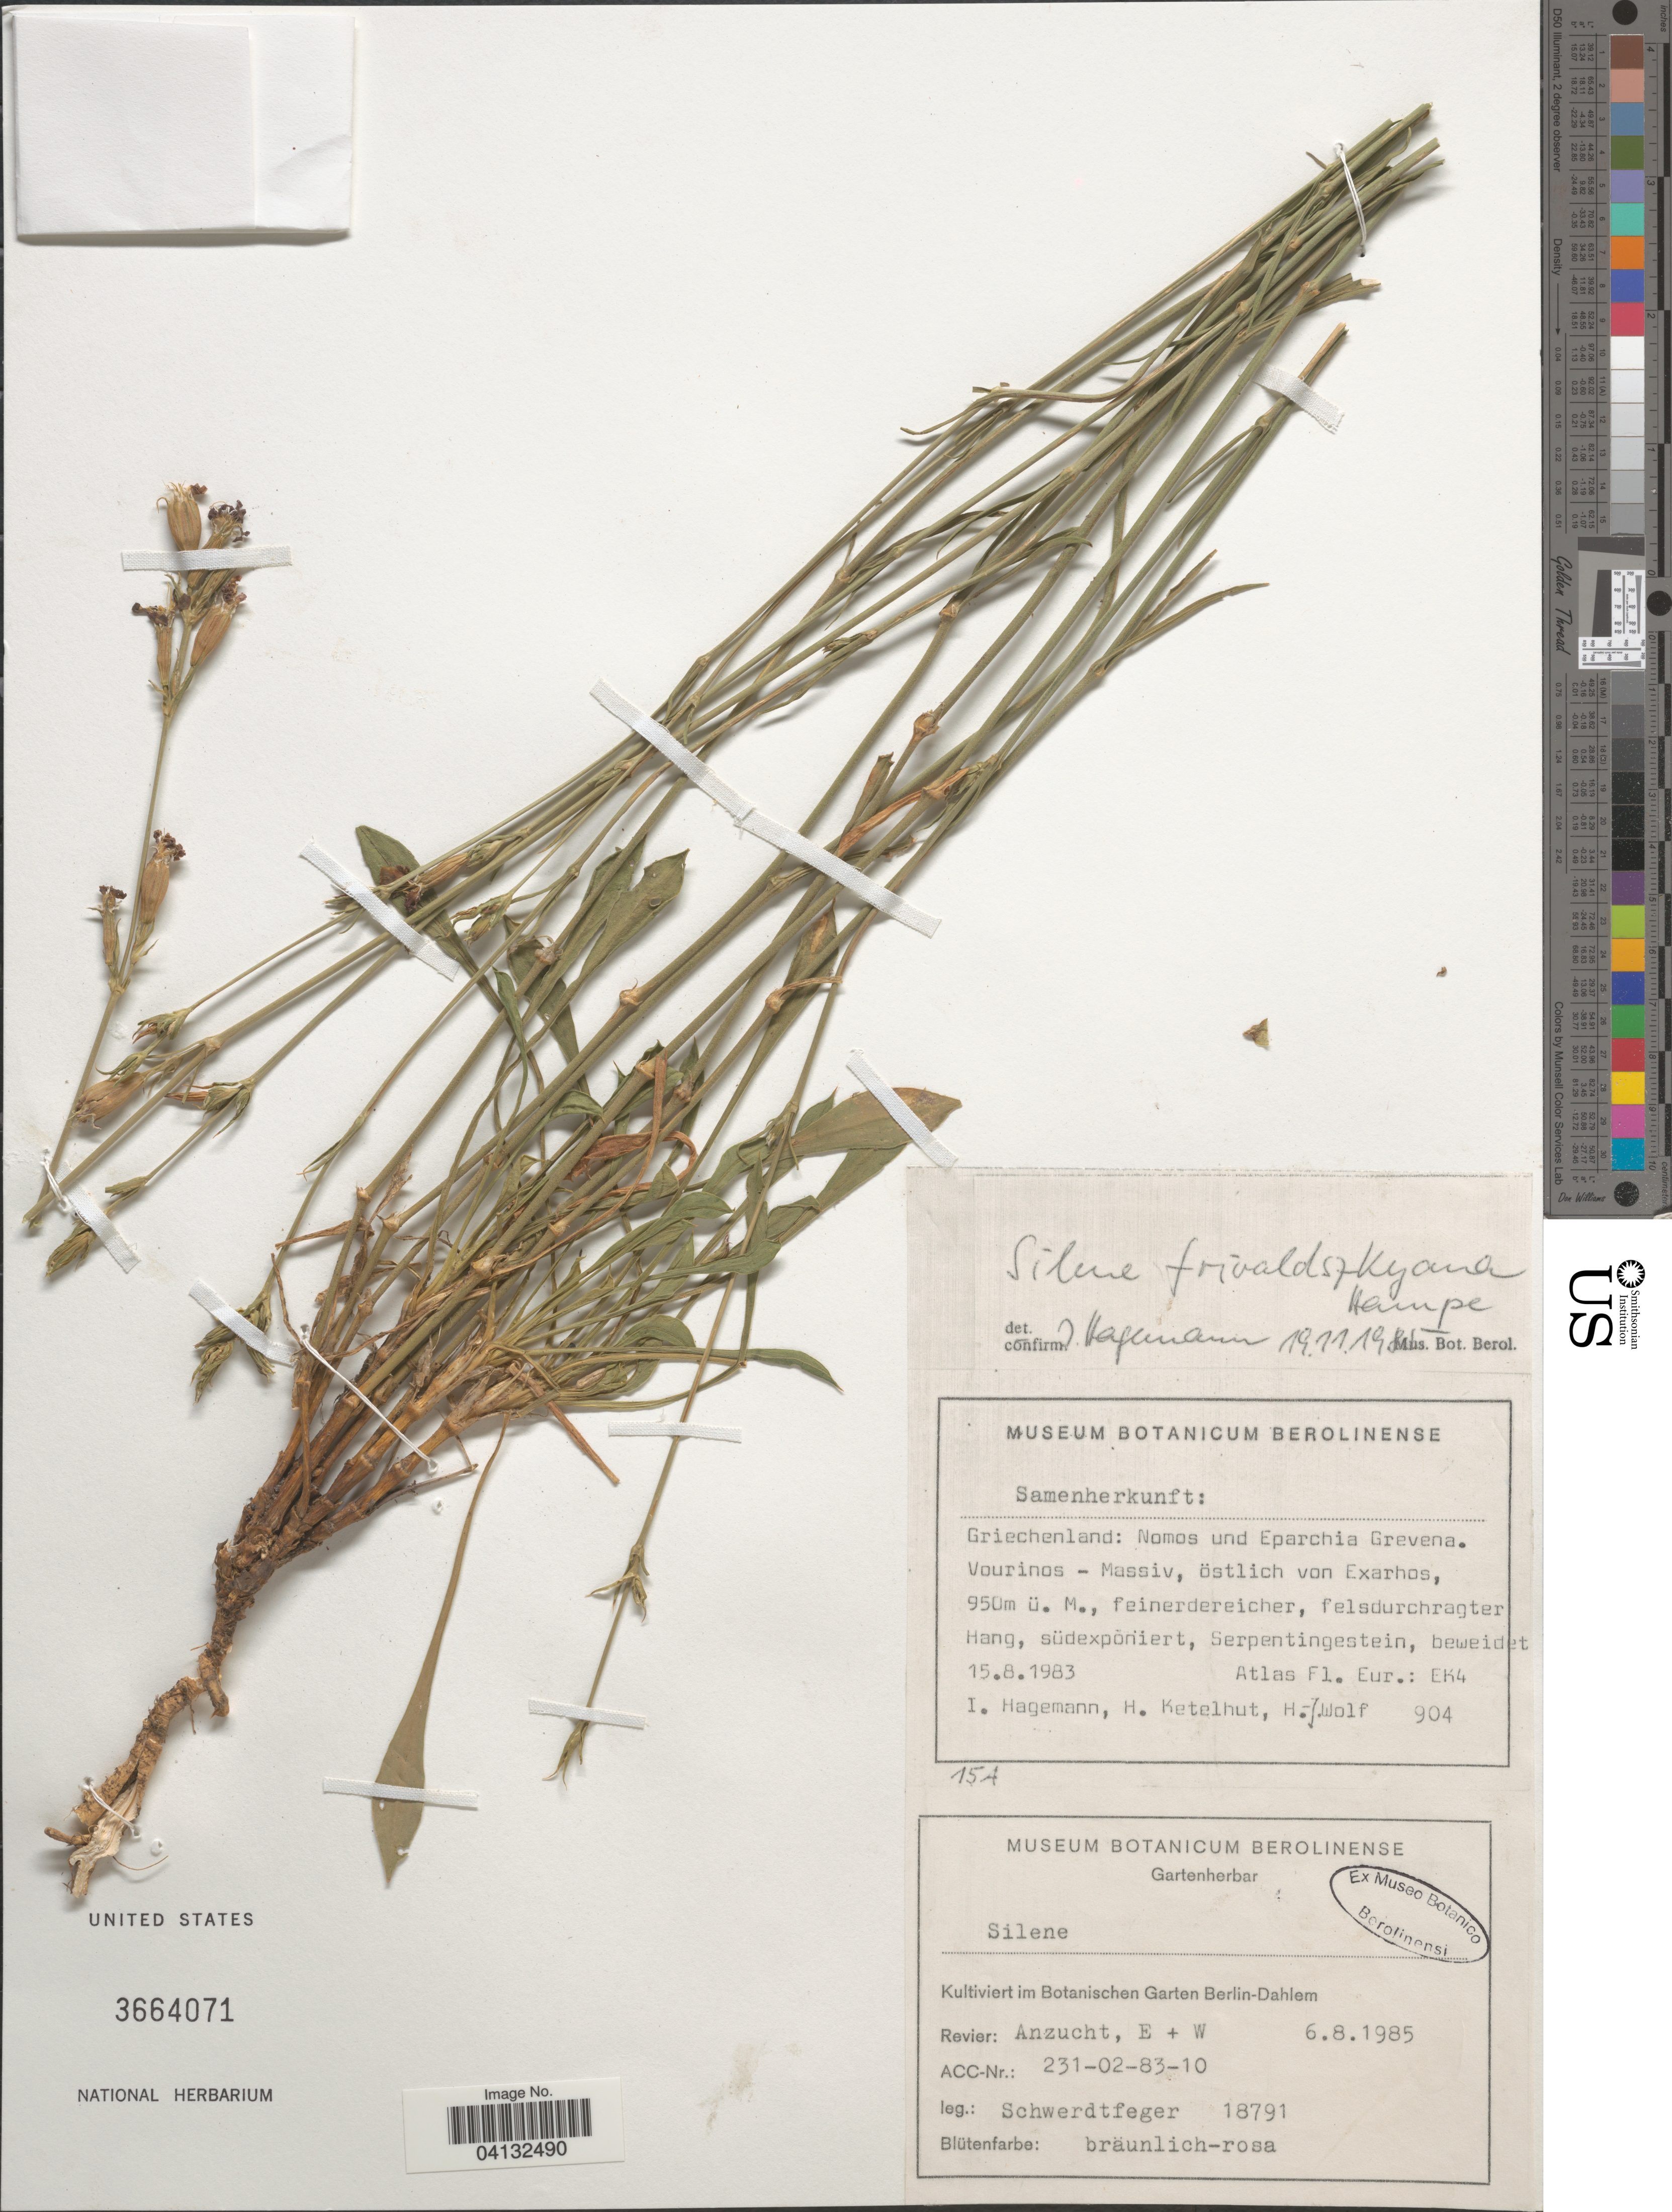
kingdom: Plantae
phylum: Tracheophyta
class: Magnoliopsida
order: Caryophyllales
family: Caryophyllaceae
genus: Silene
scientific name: Silene frivaldskyana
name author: Hampe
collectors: I. Hagemann, H. Ketelhut & H. Wolf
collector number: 904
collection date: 1983-08-15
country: Greece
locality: Griechenland: Nomos und Eparchia Grevena. Vourinos - Massiv, östlich von Exarhos, feinerdereicher, felsdurchragter Hang, südexponiert, Serpentingestein, beweidet.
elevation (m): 950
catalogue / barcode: US 3664071